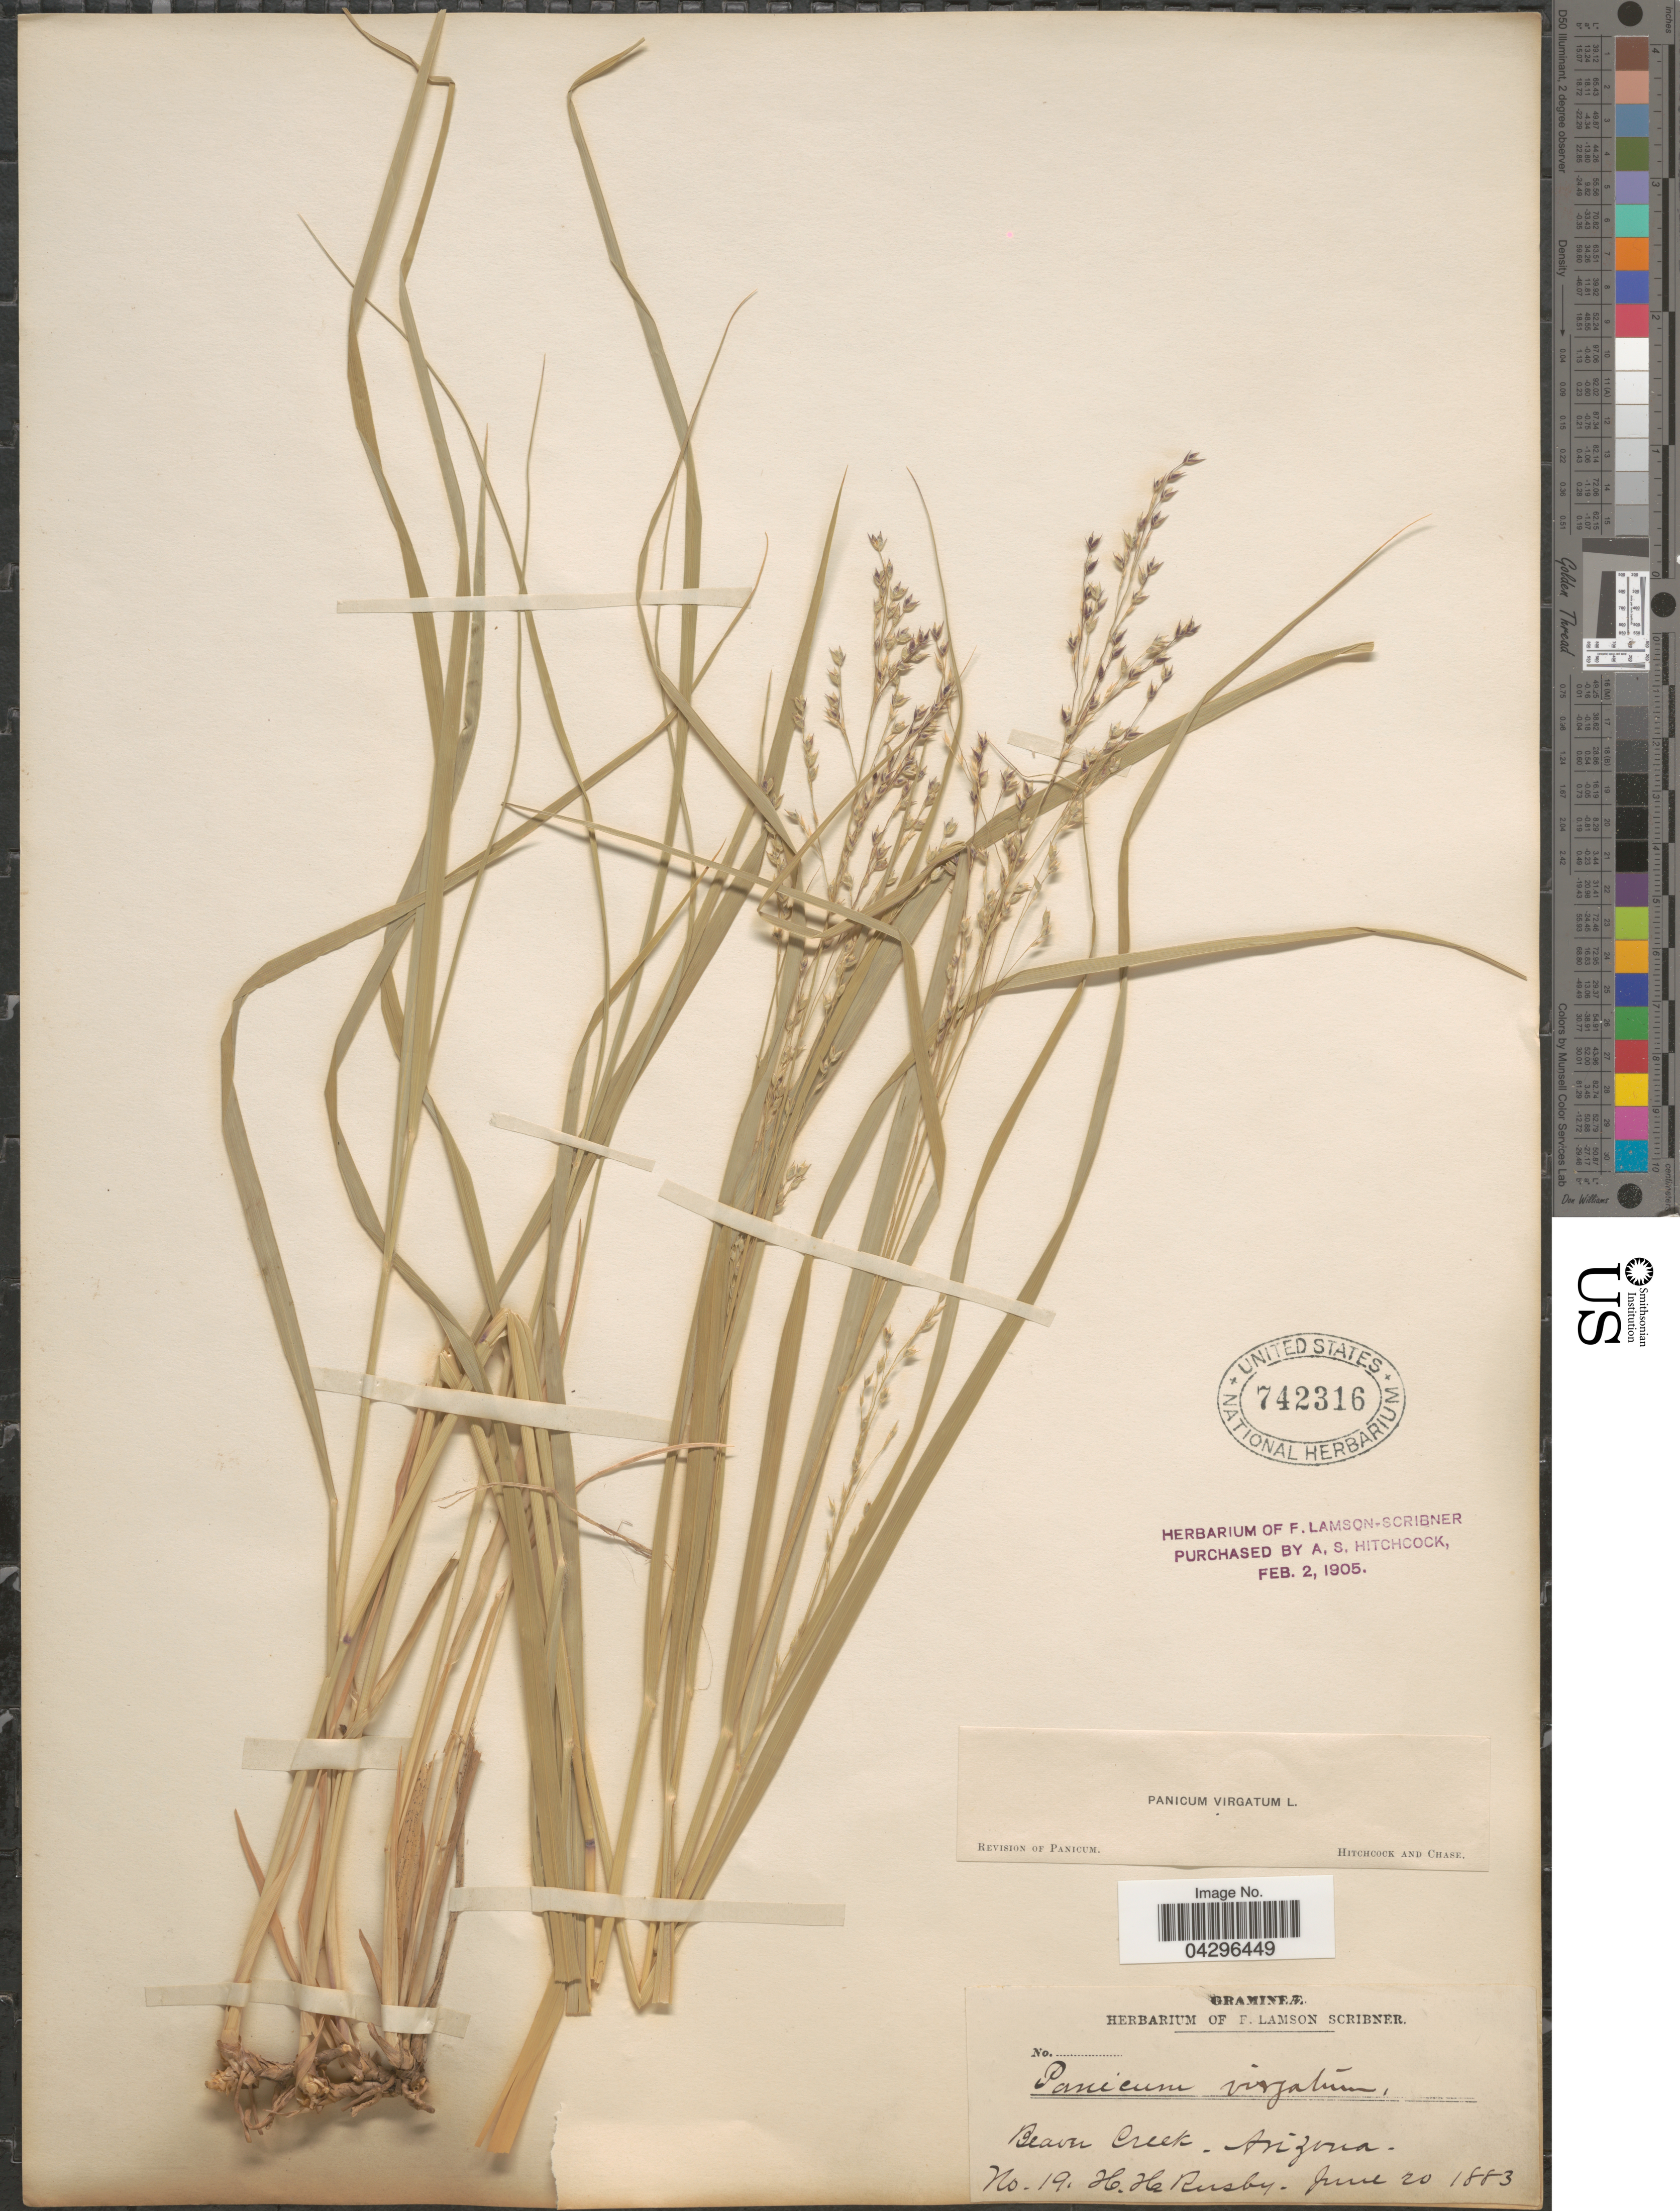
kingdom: Plantae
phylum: Tracheophyta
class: Liliopsida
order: Poales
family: Poaceae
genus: Panicum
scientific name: Panicum virgatum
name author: L.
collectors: H. H. Rusby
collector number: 19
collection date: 1883-06-20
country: United States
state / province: Arizona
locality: Beaver Creek.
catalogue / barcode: US 742316